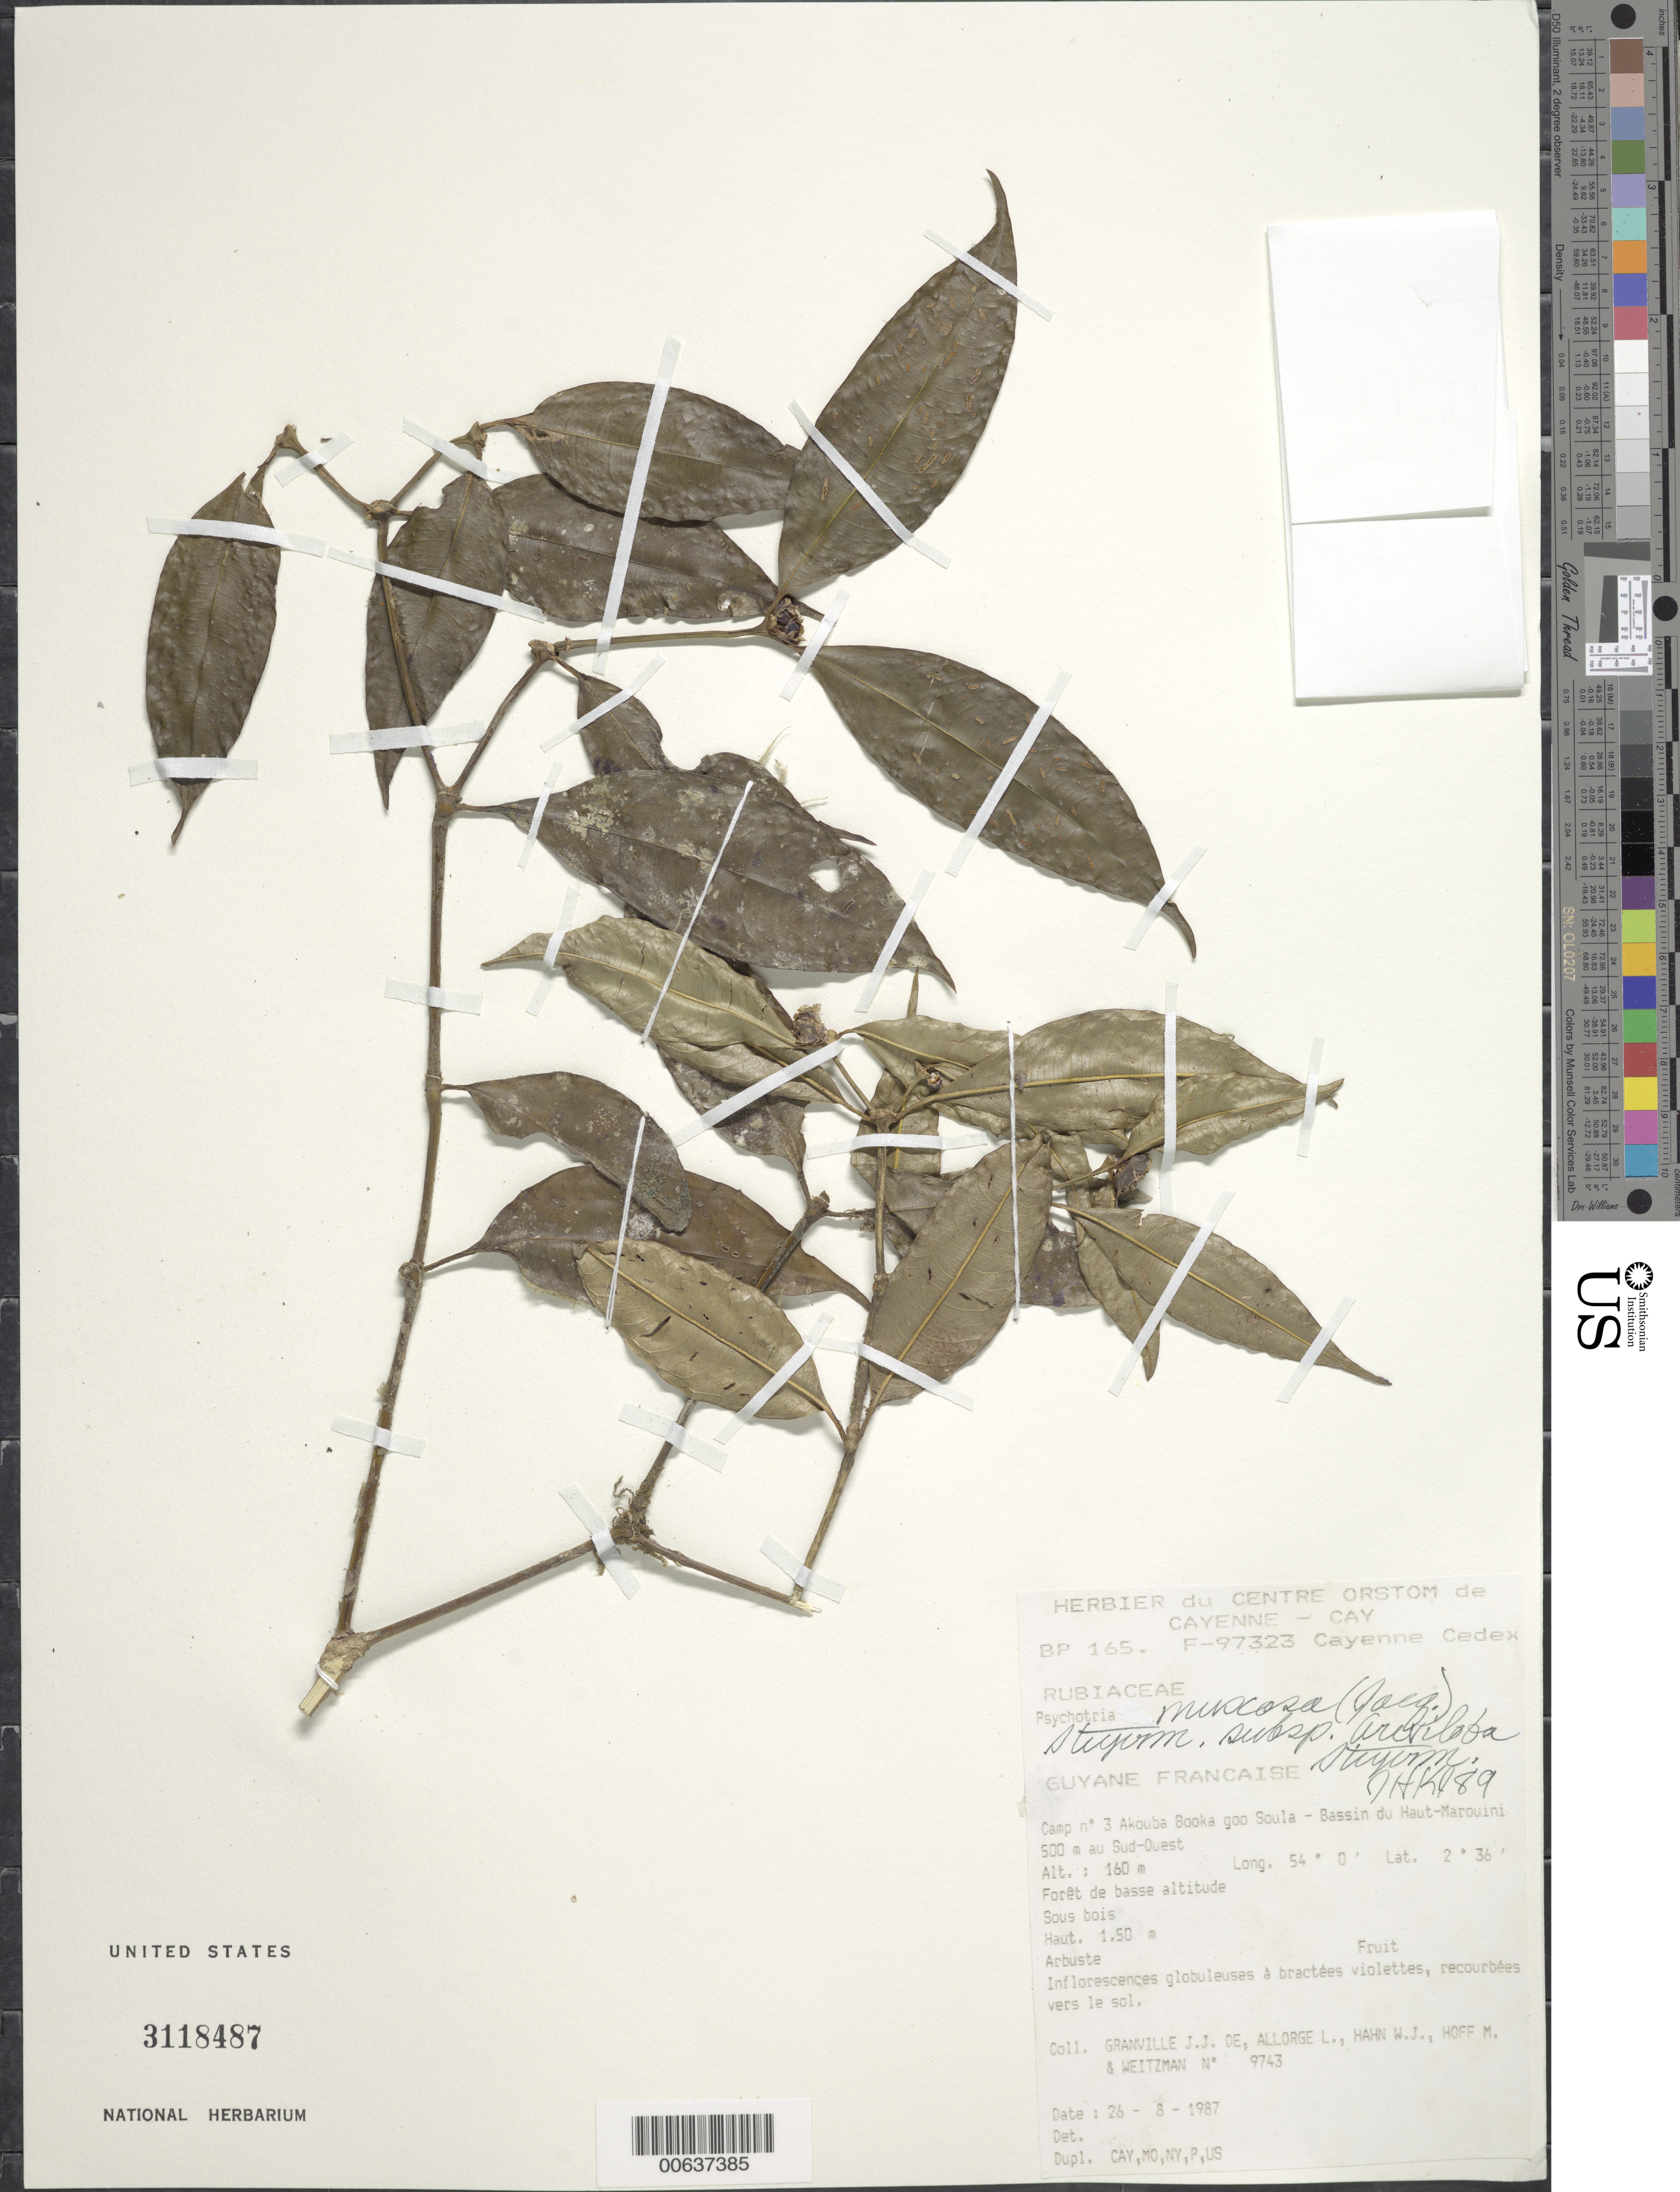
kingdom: Plantae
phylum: Tracheophyta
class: Magnoliopsida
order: Gentianales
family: Rubiaceae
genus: Palicourea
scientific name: Palicourea muscosa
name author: (Jacq.) Delprete & J.H. Kirkbr.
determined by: Kirkbride, J. H., Jr.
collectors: J.-J. de Granville, L. Allorge, W. J. Hahn, M. Hoff & A. L. Weitzman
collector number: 9743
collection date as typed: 26-Aug-87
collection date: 1987-08-26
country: French Guiana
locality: Akouba Booka goo Soula, Camp #3, Roche no. 1, Bassin du Haut-Marouini, 500 m au Sud-Ouest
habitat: Foret de basse alittude, sous bois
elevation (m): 160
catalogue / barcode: US 3118487